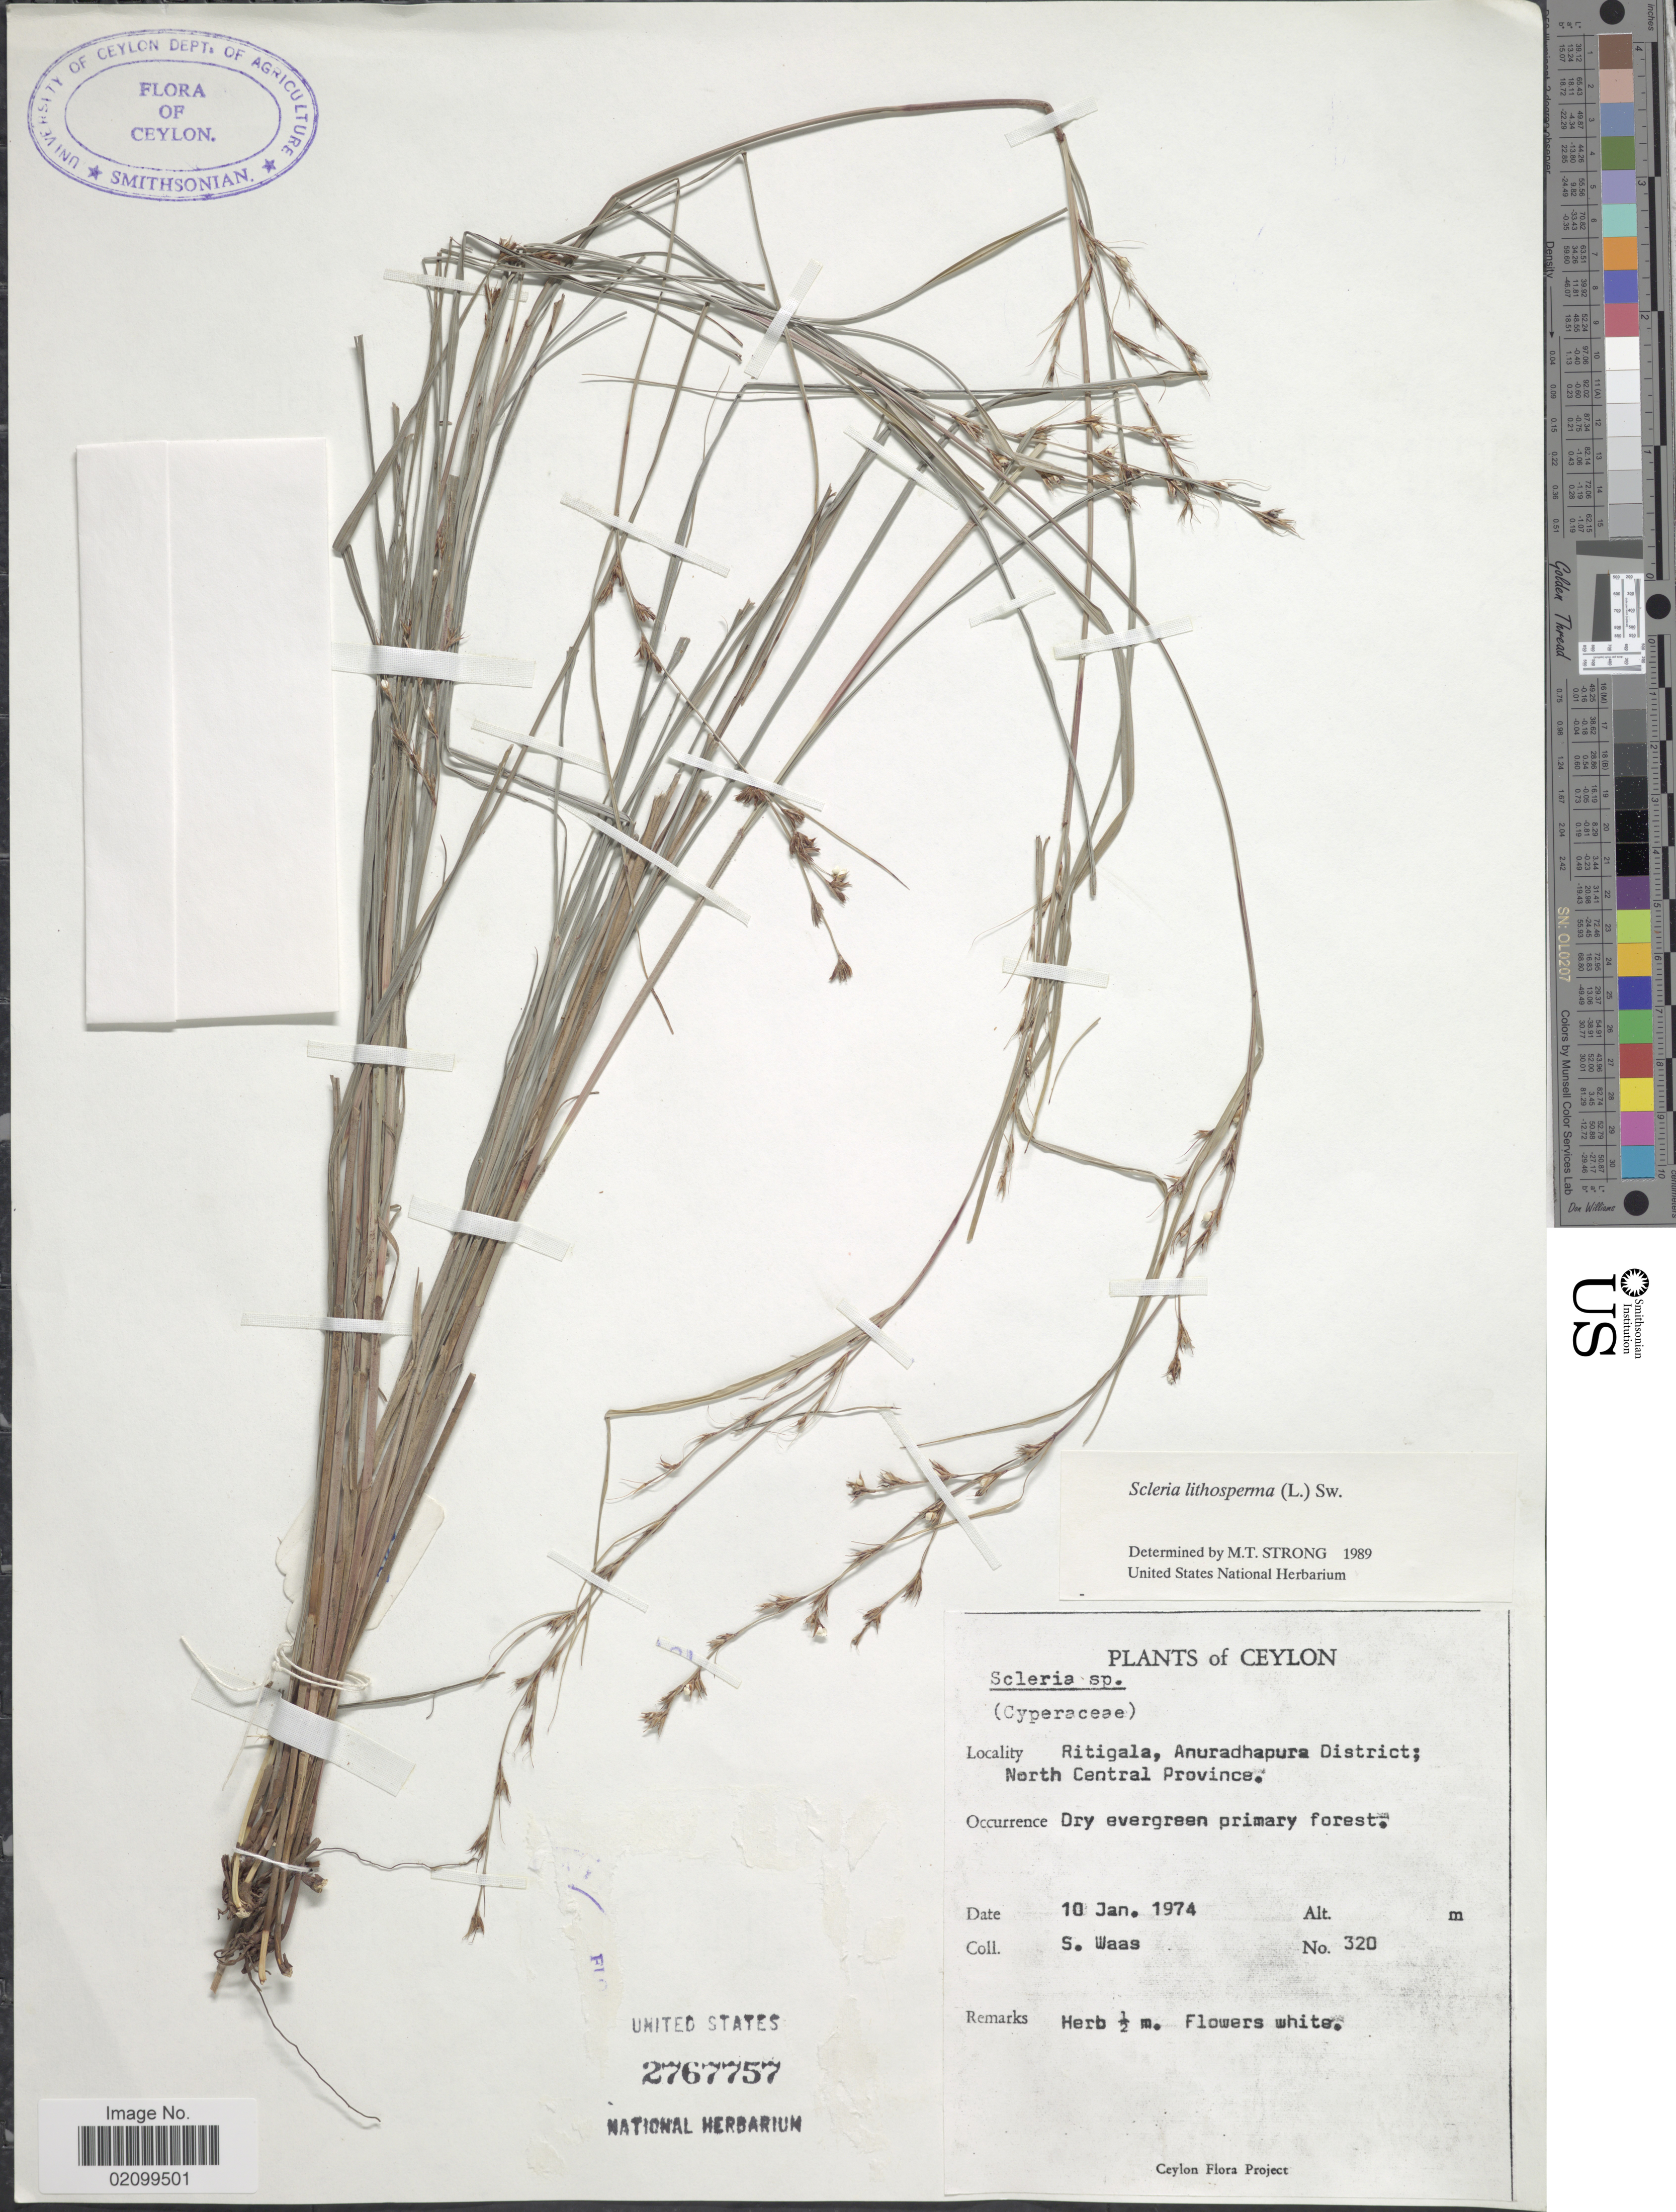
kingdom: Plantae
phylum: Tracheophyta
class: Liliopsida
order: Poales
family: Cyperaceae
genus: Scleria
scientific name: Scleria lithosperma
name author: (L.) Sw.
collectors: S. Waas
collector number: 320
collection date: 1974-01-10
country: Sri Lanka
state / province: North Central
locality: Ceylon. Ritigala, Anuradhapura District; North Central Province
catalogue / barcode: US 2767757